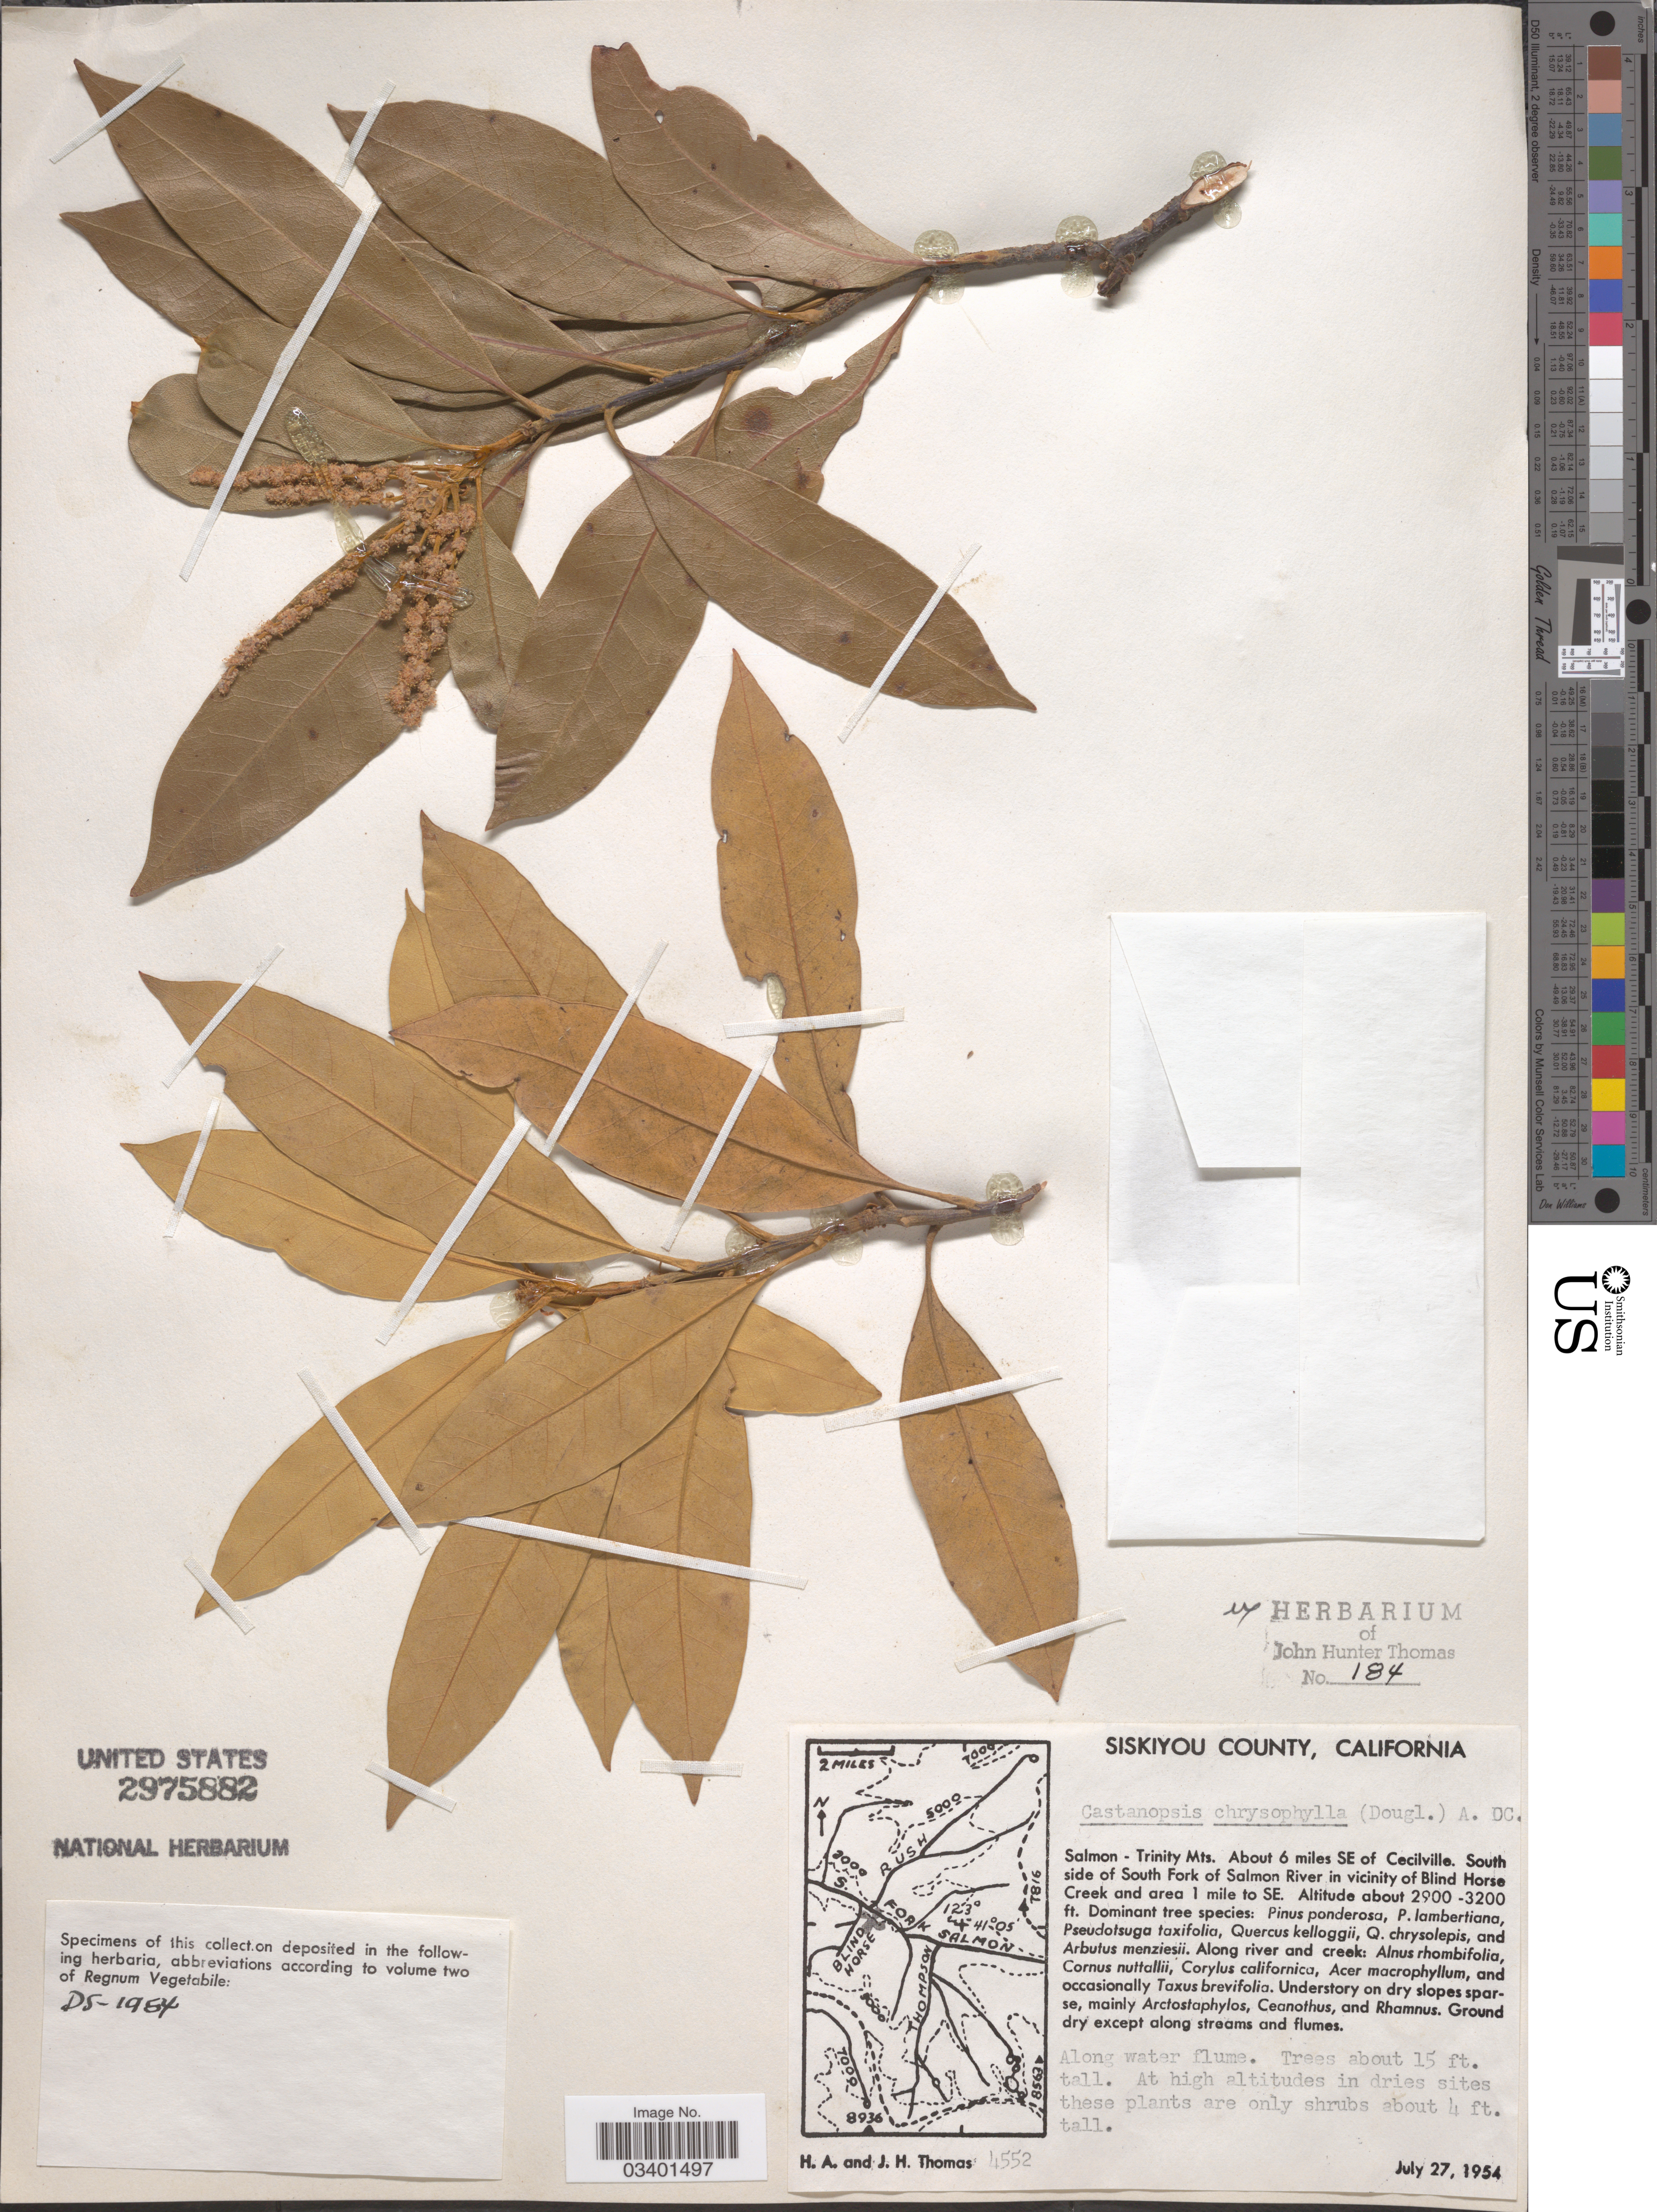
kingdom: Plantae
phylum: Tracheophyta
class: Magnoliopsida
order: Fagales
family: Fagaceae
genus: Chrysolepis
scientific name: Chrysolepis chrysophylla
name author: (Douglas ex Hook.) Hjelmq.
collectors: H. Thomas & J. H. Thomas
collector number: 4552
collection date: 1954-07-27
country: United States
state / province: California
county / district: Siskiyou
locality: Siskiyou County. Salmon - Trinity Mts. About 6 miles SE of Cecilville. South side of South Fork of Salmon River in vicinity of Blind Horse Creek and area 1 mile to SE.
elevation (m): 884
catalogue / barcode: US 2975882